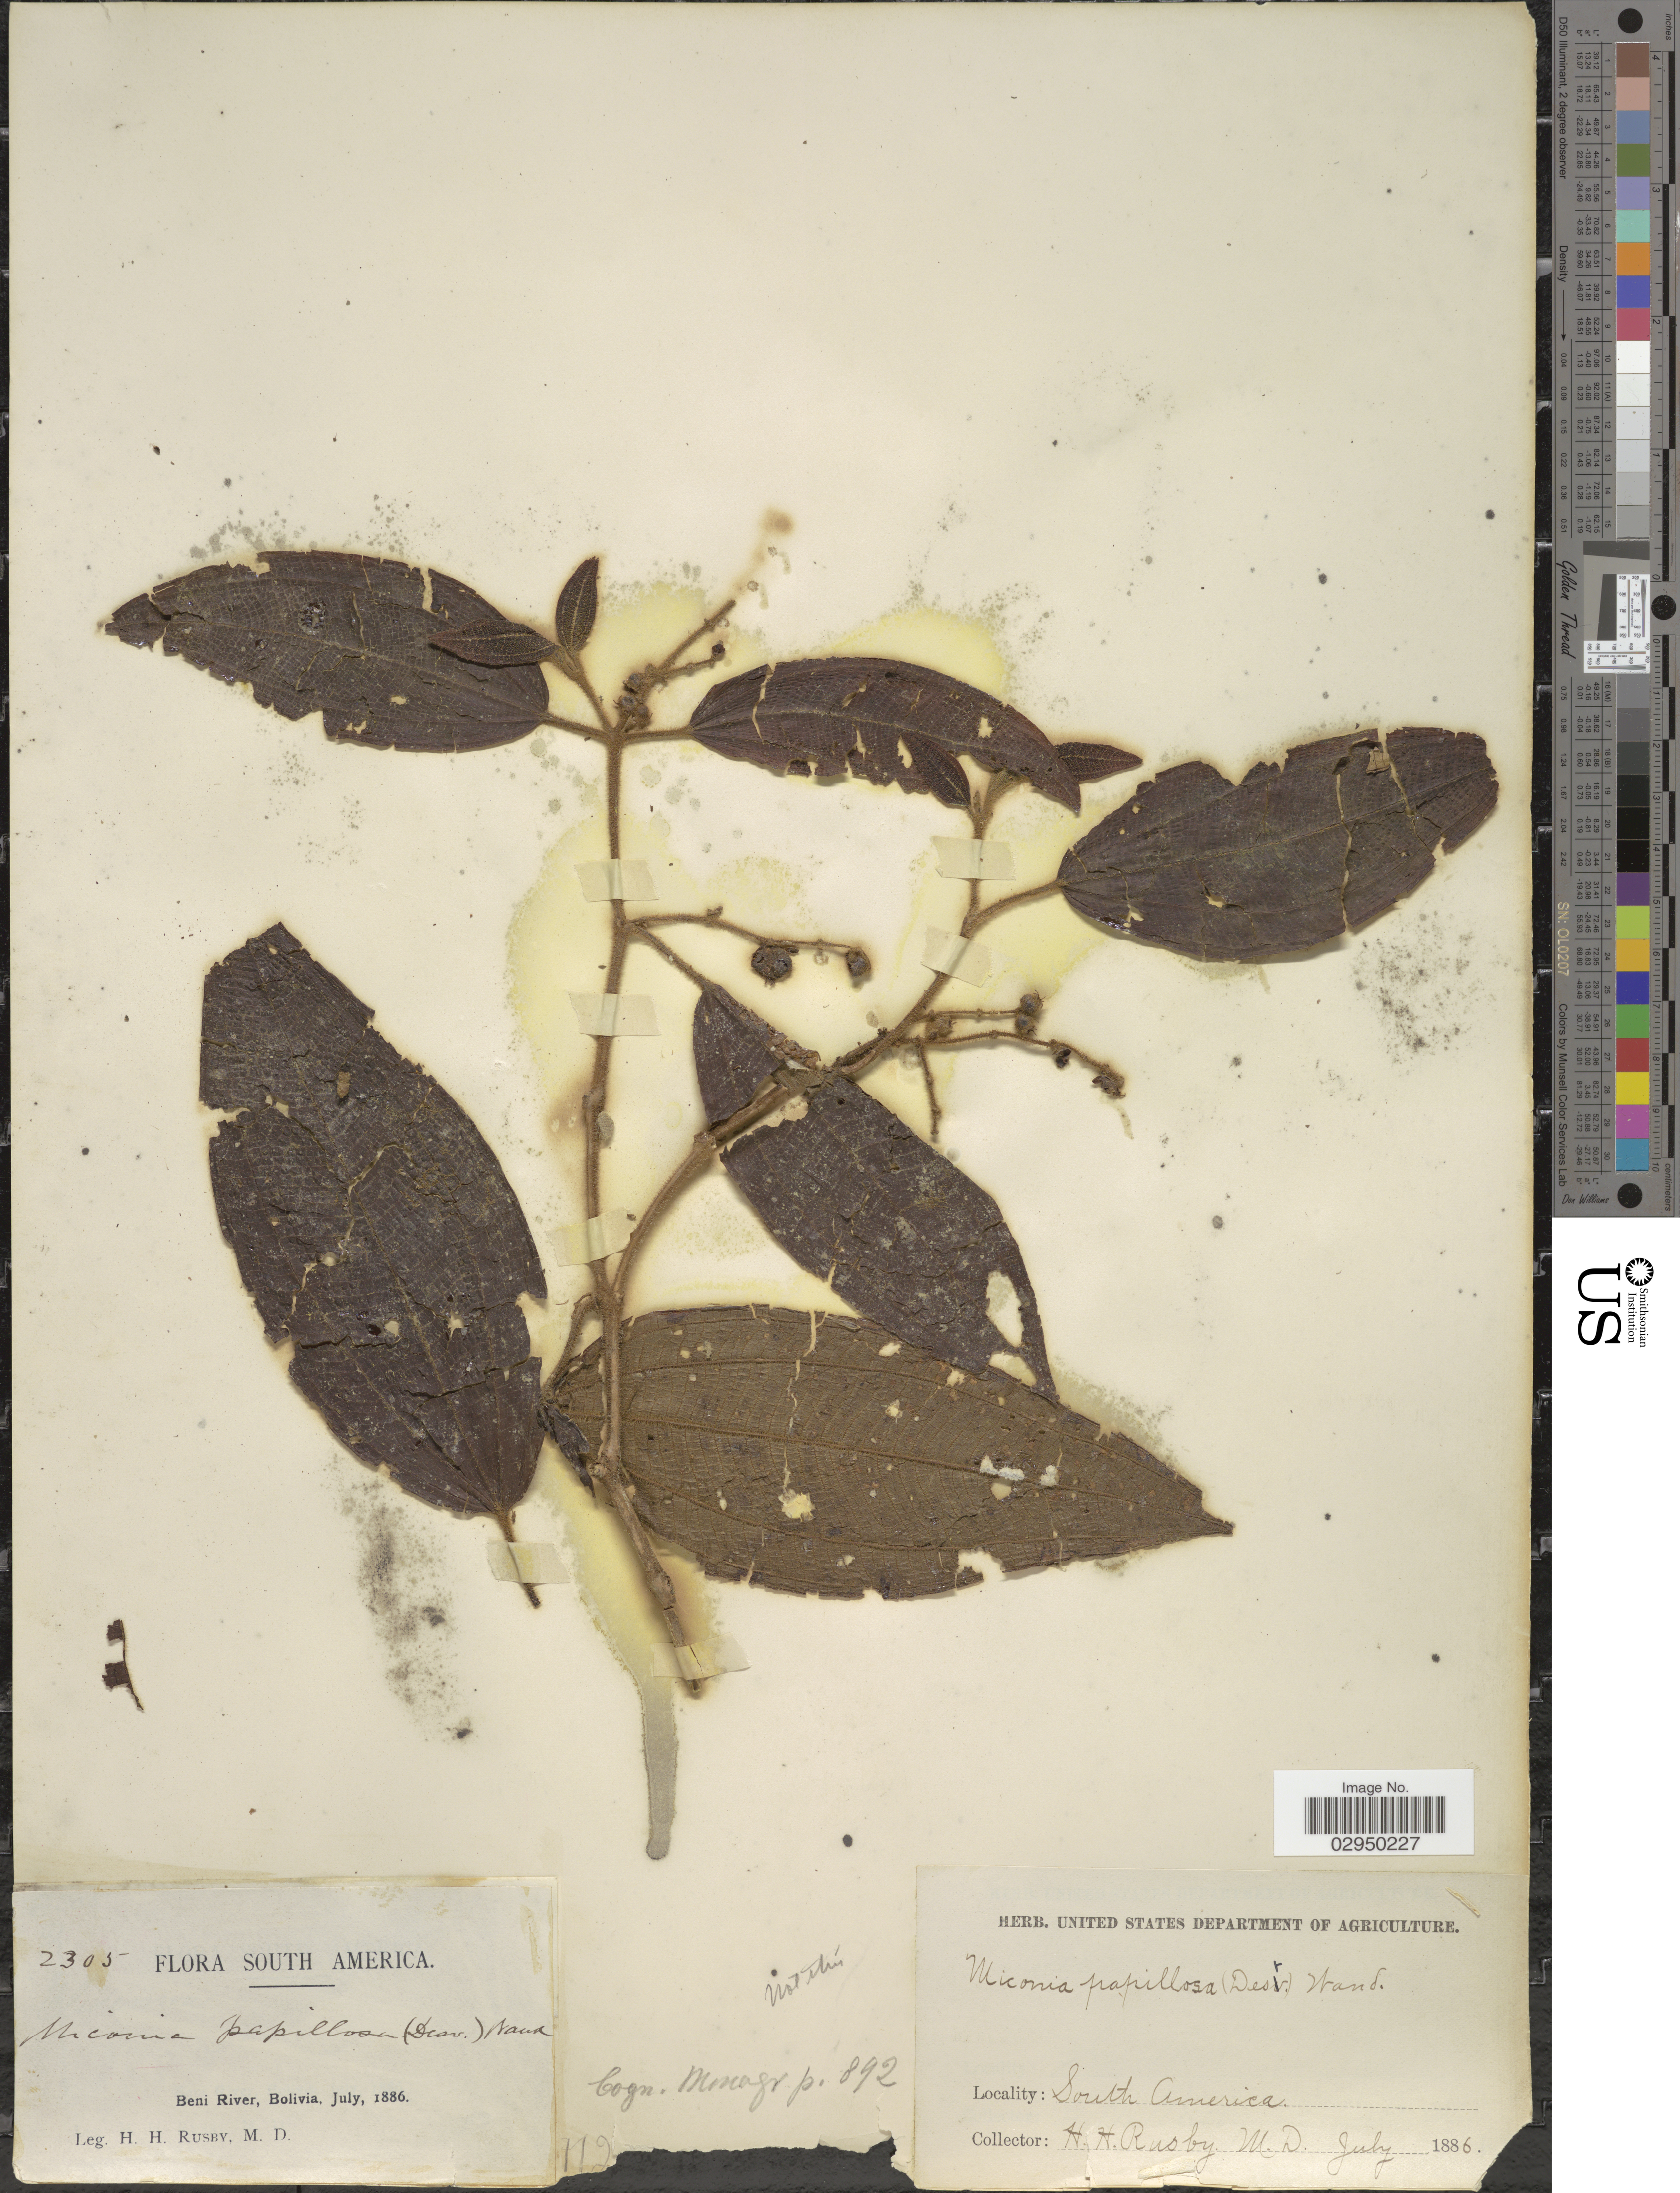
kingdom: Plantae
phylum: Tracheophyta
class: Magnoliopsida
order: Myrtales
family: Melastomataceae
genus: Clidemia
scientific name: Clidemia sp.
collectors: H. H. Rusby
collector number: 2305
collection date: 1886-07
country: Bolivia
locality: Beni River